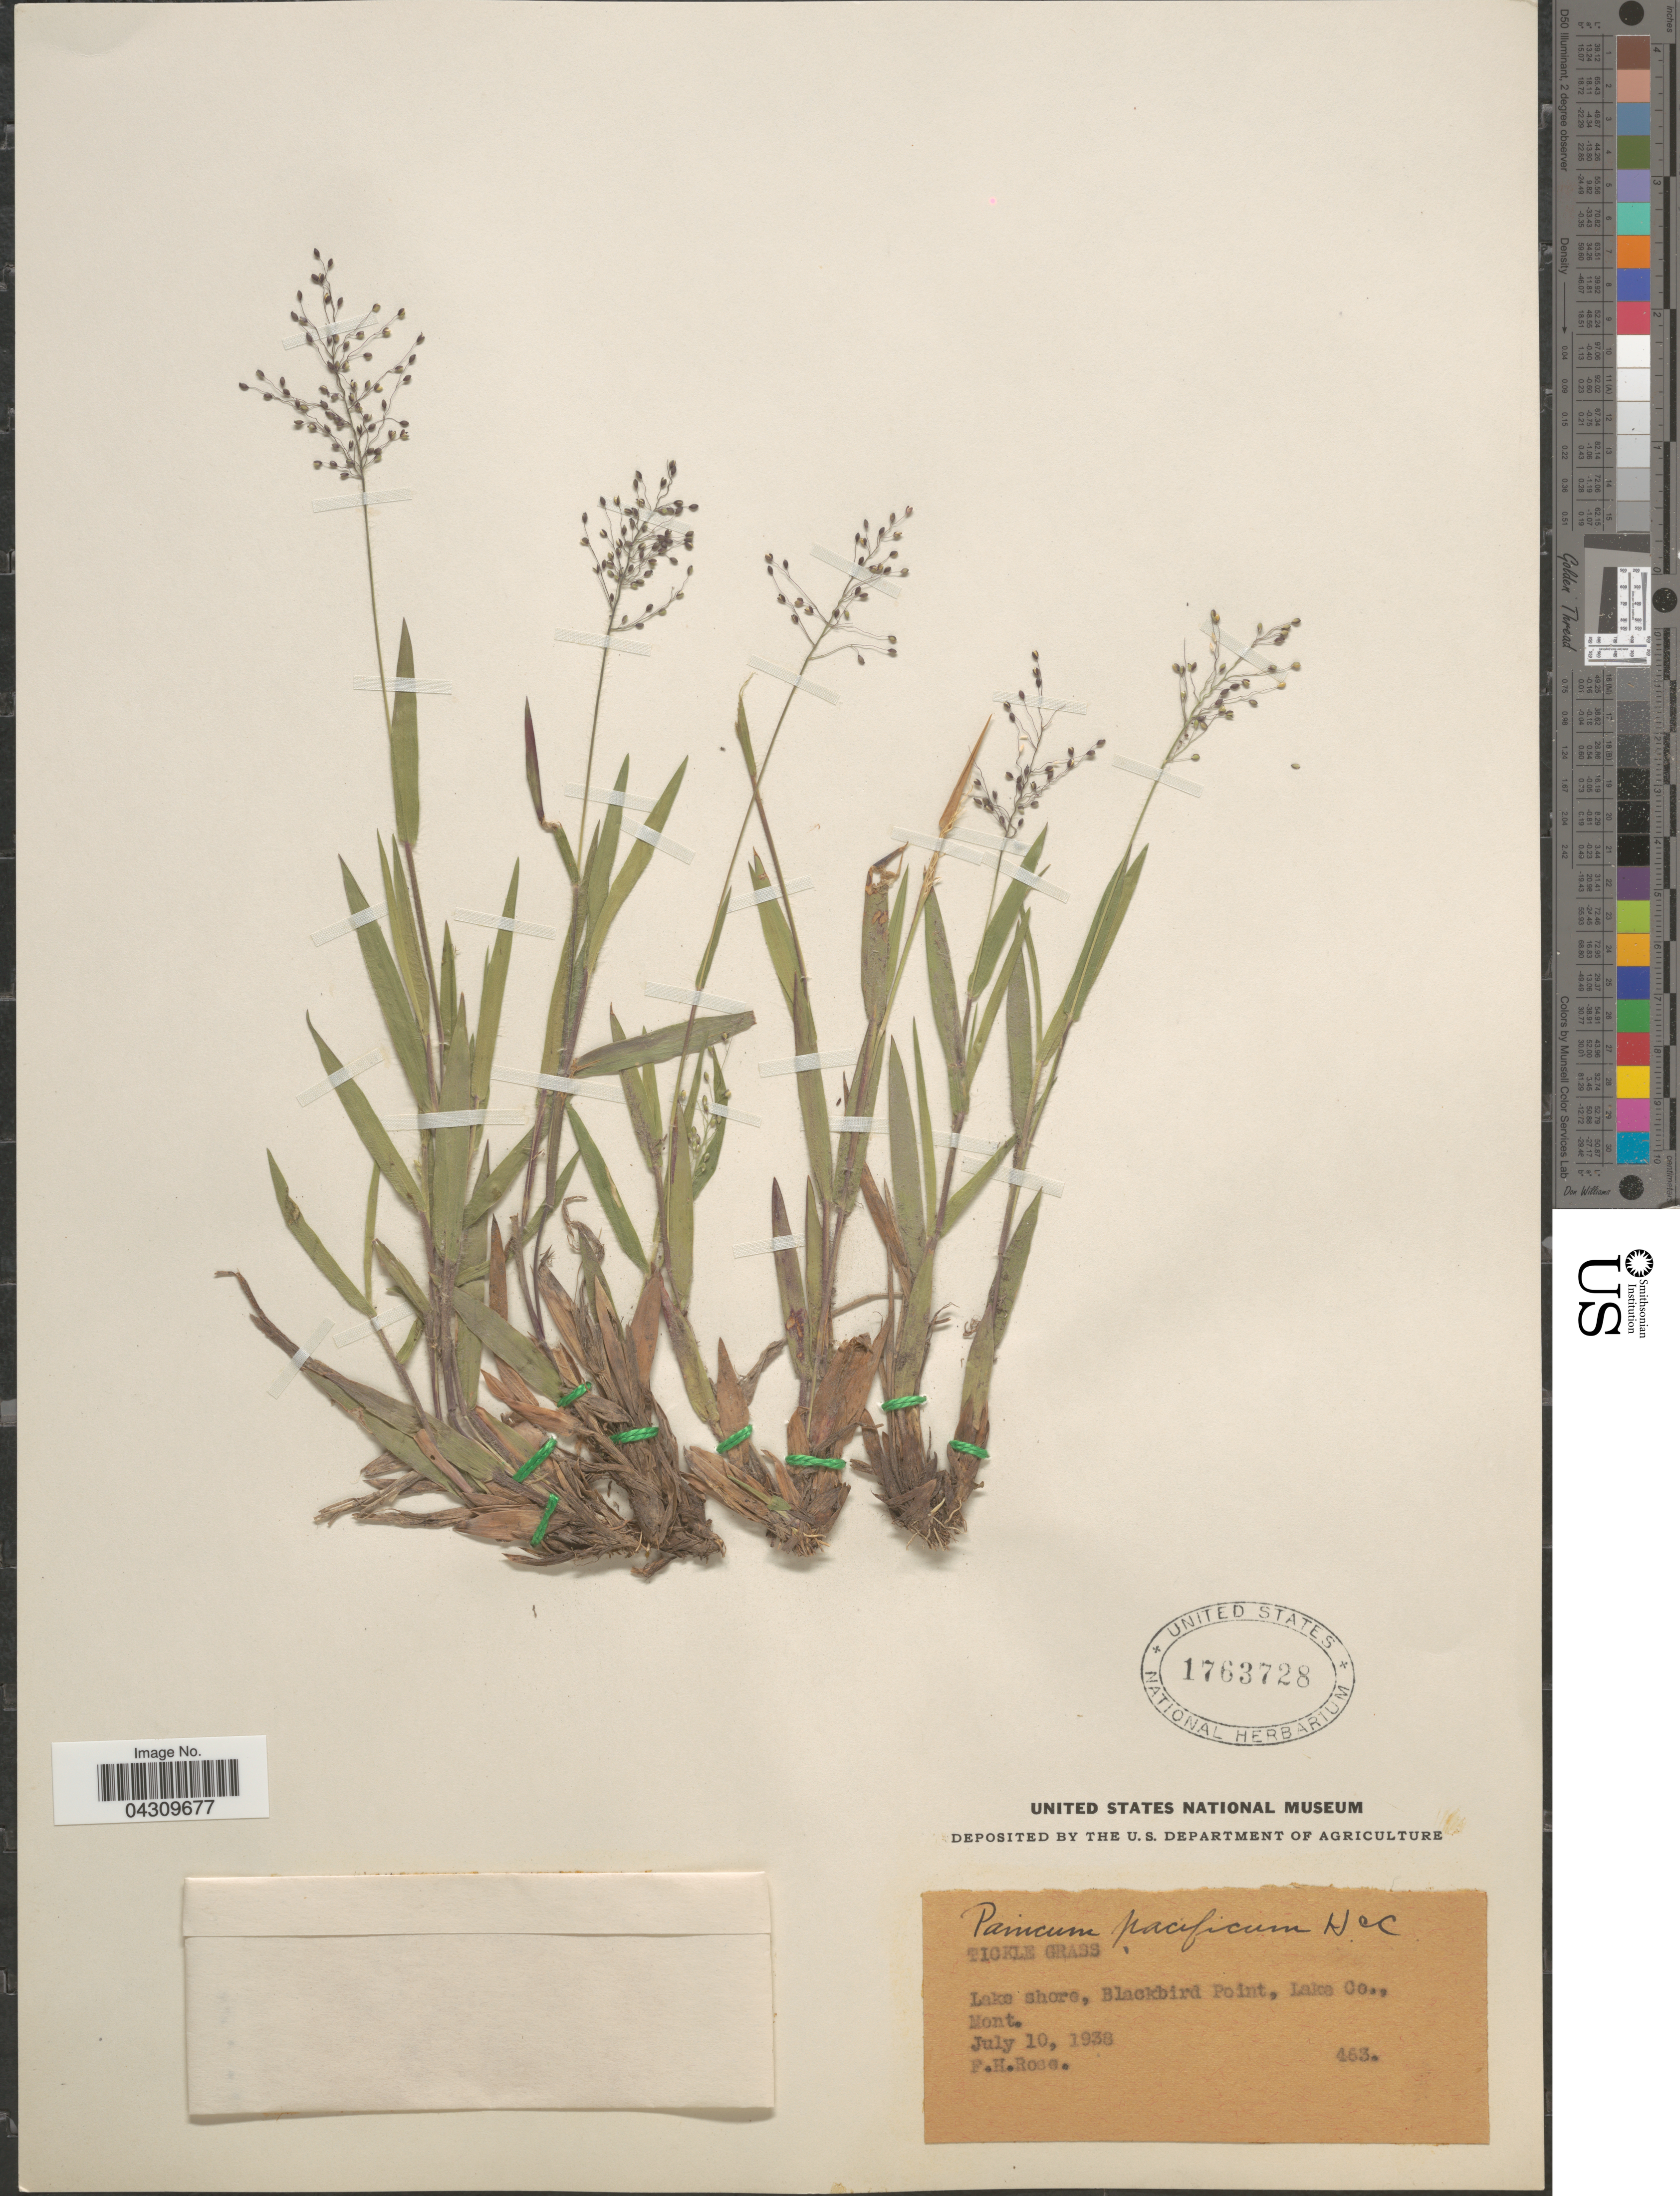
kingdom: Plantae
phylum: Tracheophyta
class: Liliopsida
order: Poales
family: Poaceae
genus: Dichanthelium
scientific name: Dichanthelium acuminatum var. acuminatum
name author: (Sw.) Gould & C.A. Clark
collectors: F. H. Rose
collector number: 463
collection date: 1938-07-10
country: United States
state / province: Montana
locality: Lake shore, Blackbird Point, Lake Co.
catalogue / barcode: US 1763728